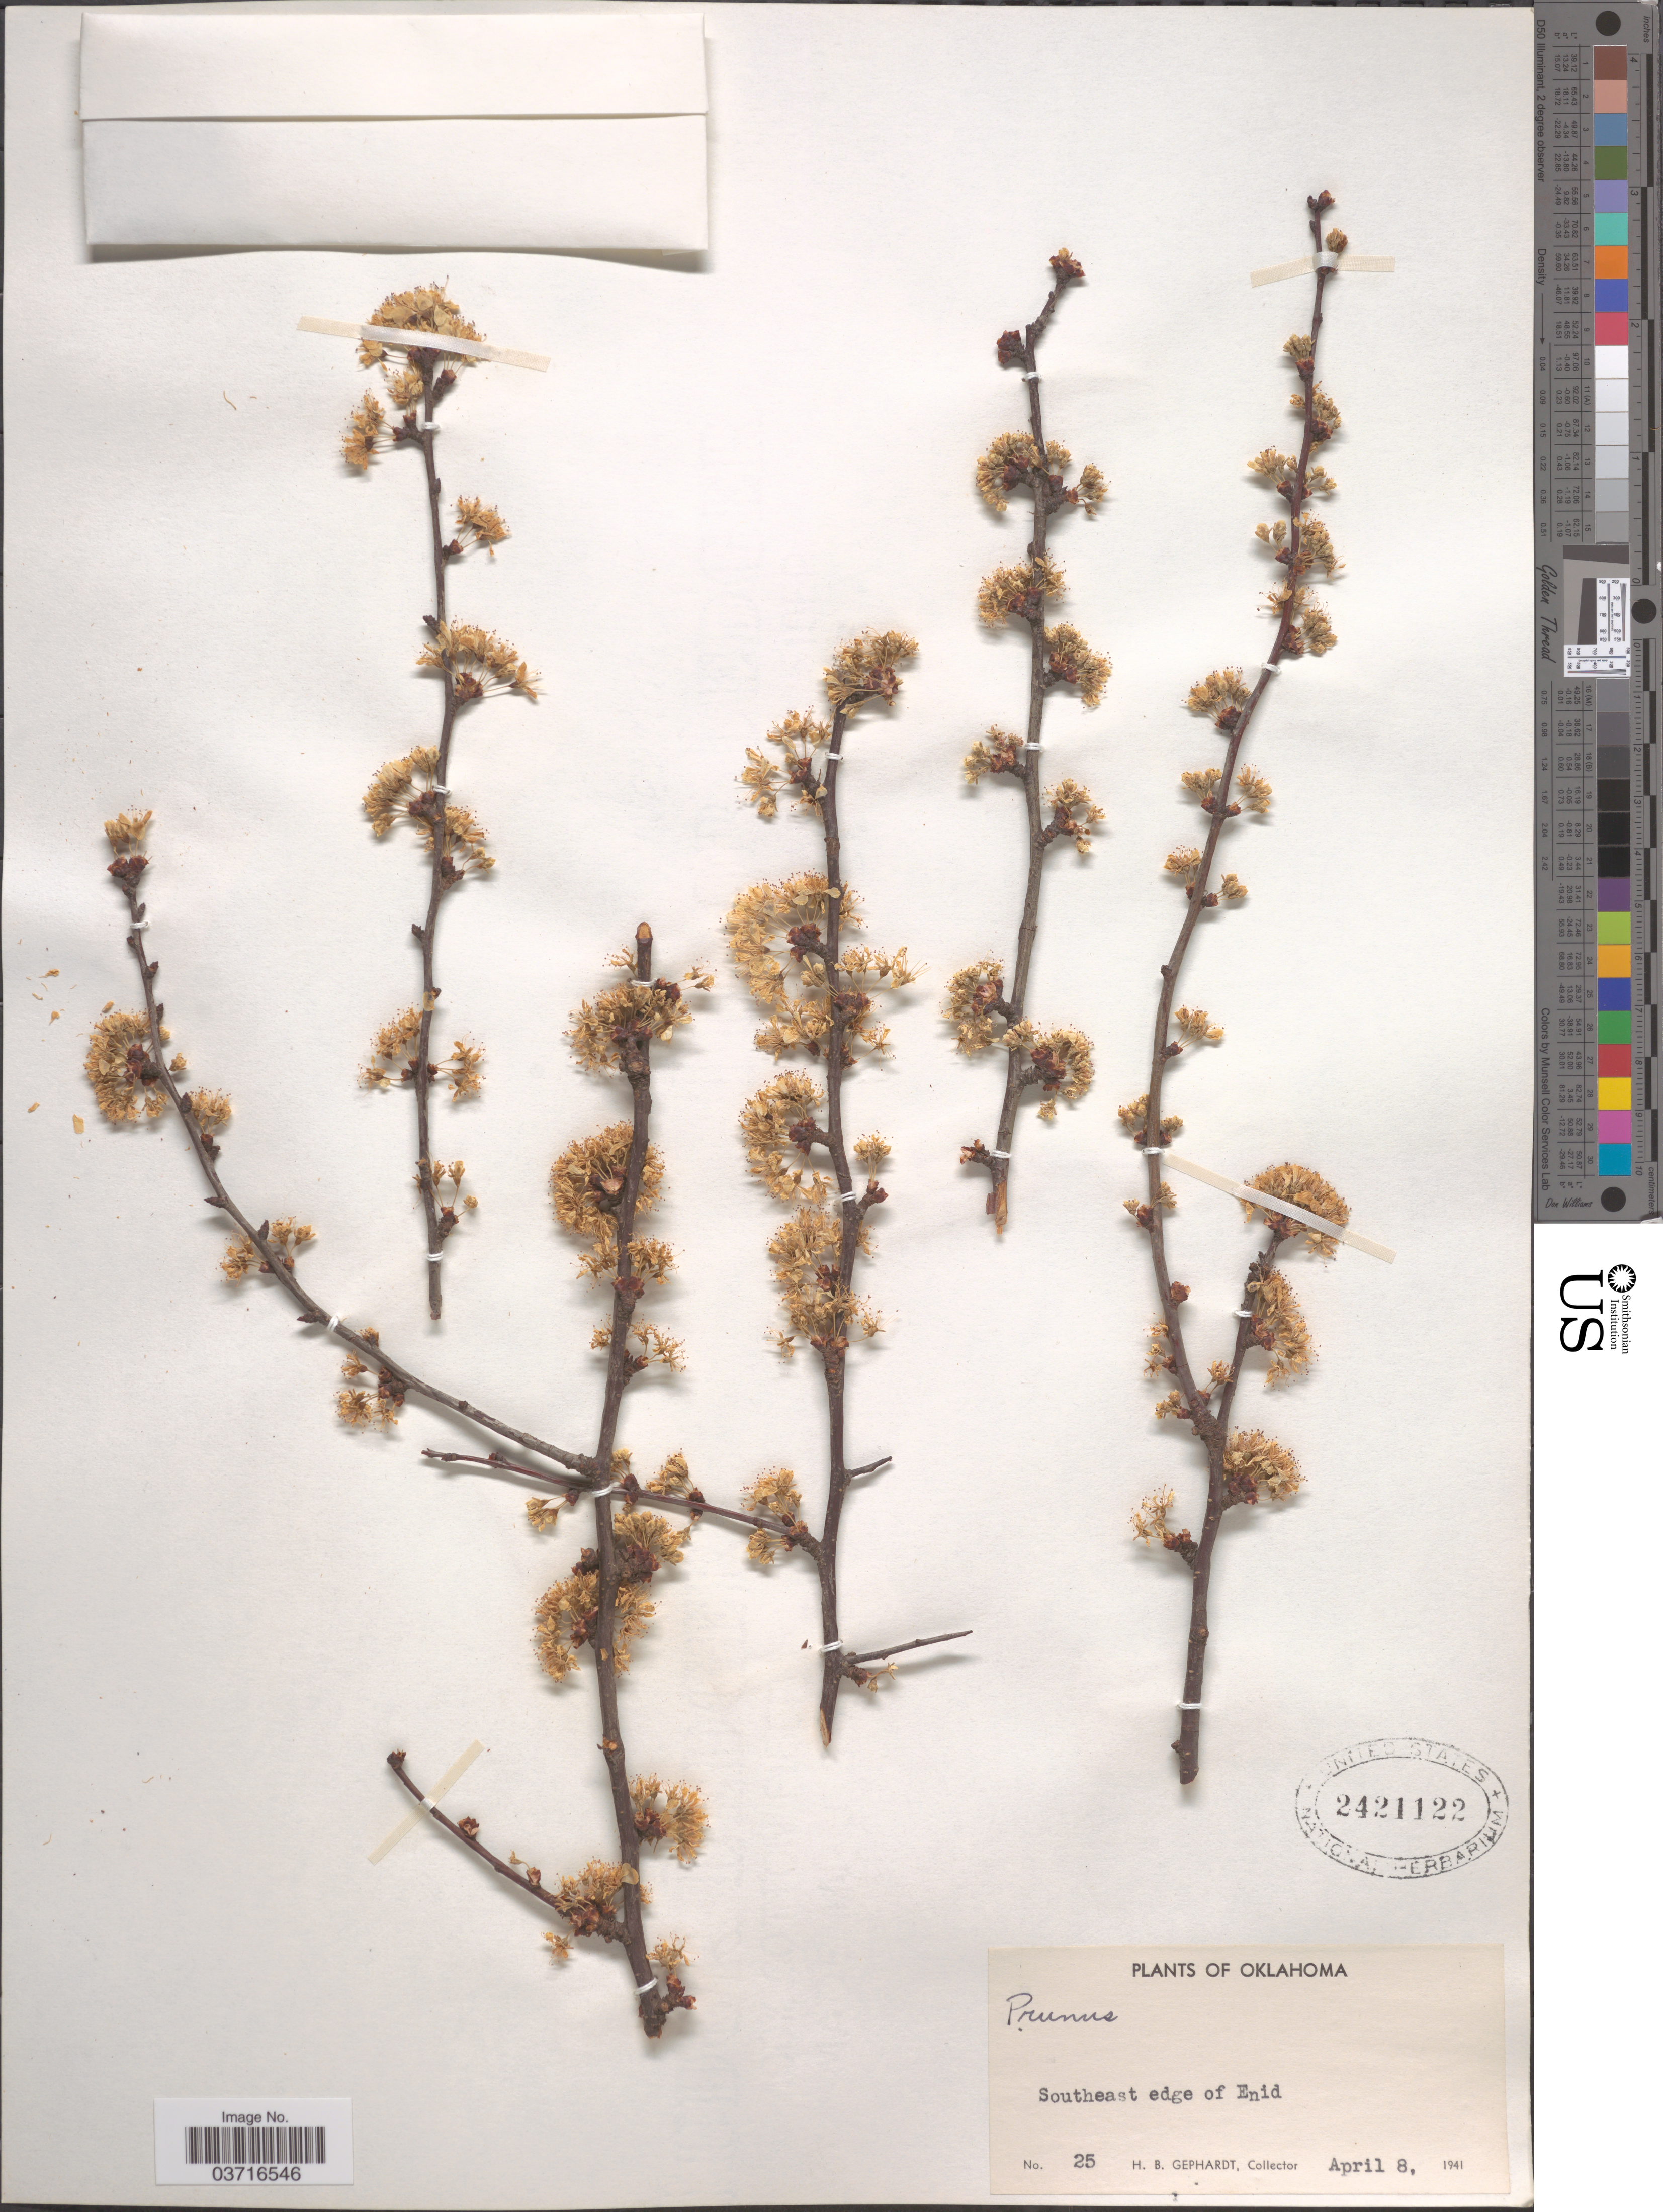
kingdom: Plantae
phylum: Tracheophyta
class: Magnoliopsida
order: Rosales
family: Rosaceae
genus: Prunus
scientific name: Prunus sp.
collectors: H. Gephardt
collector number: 25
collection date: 1941-04-08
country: United States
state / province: Oklahoma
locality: Southeast edge of Enid.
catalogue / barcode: US 2421122